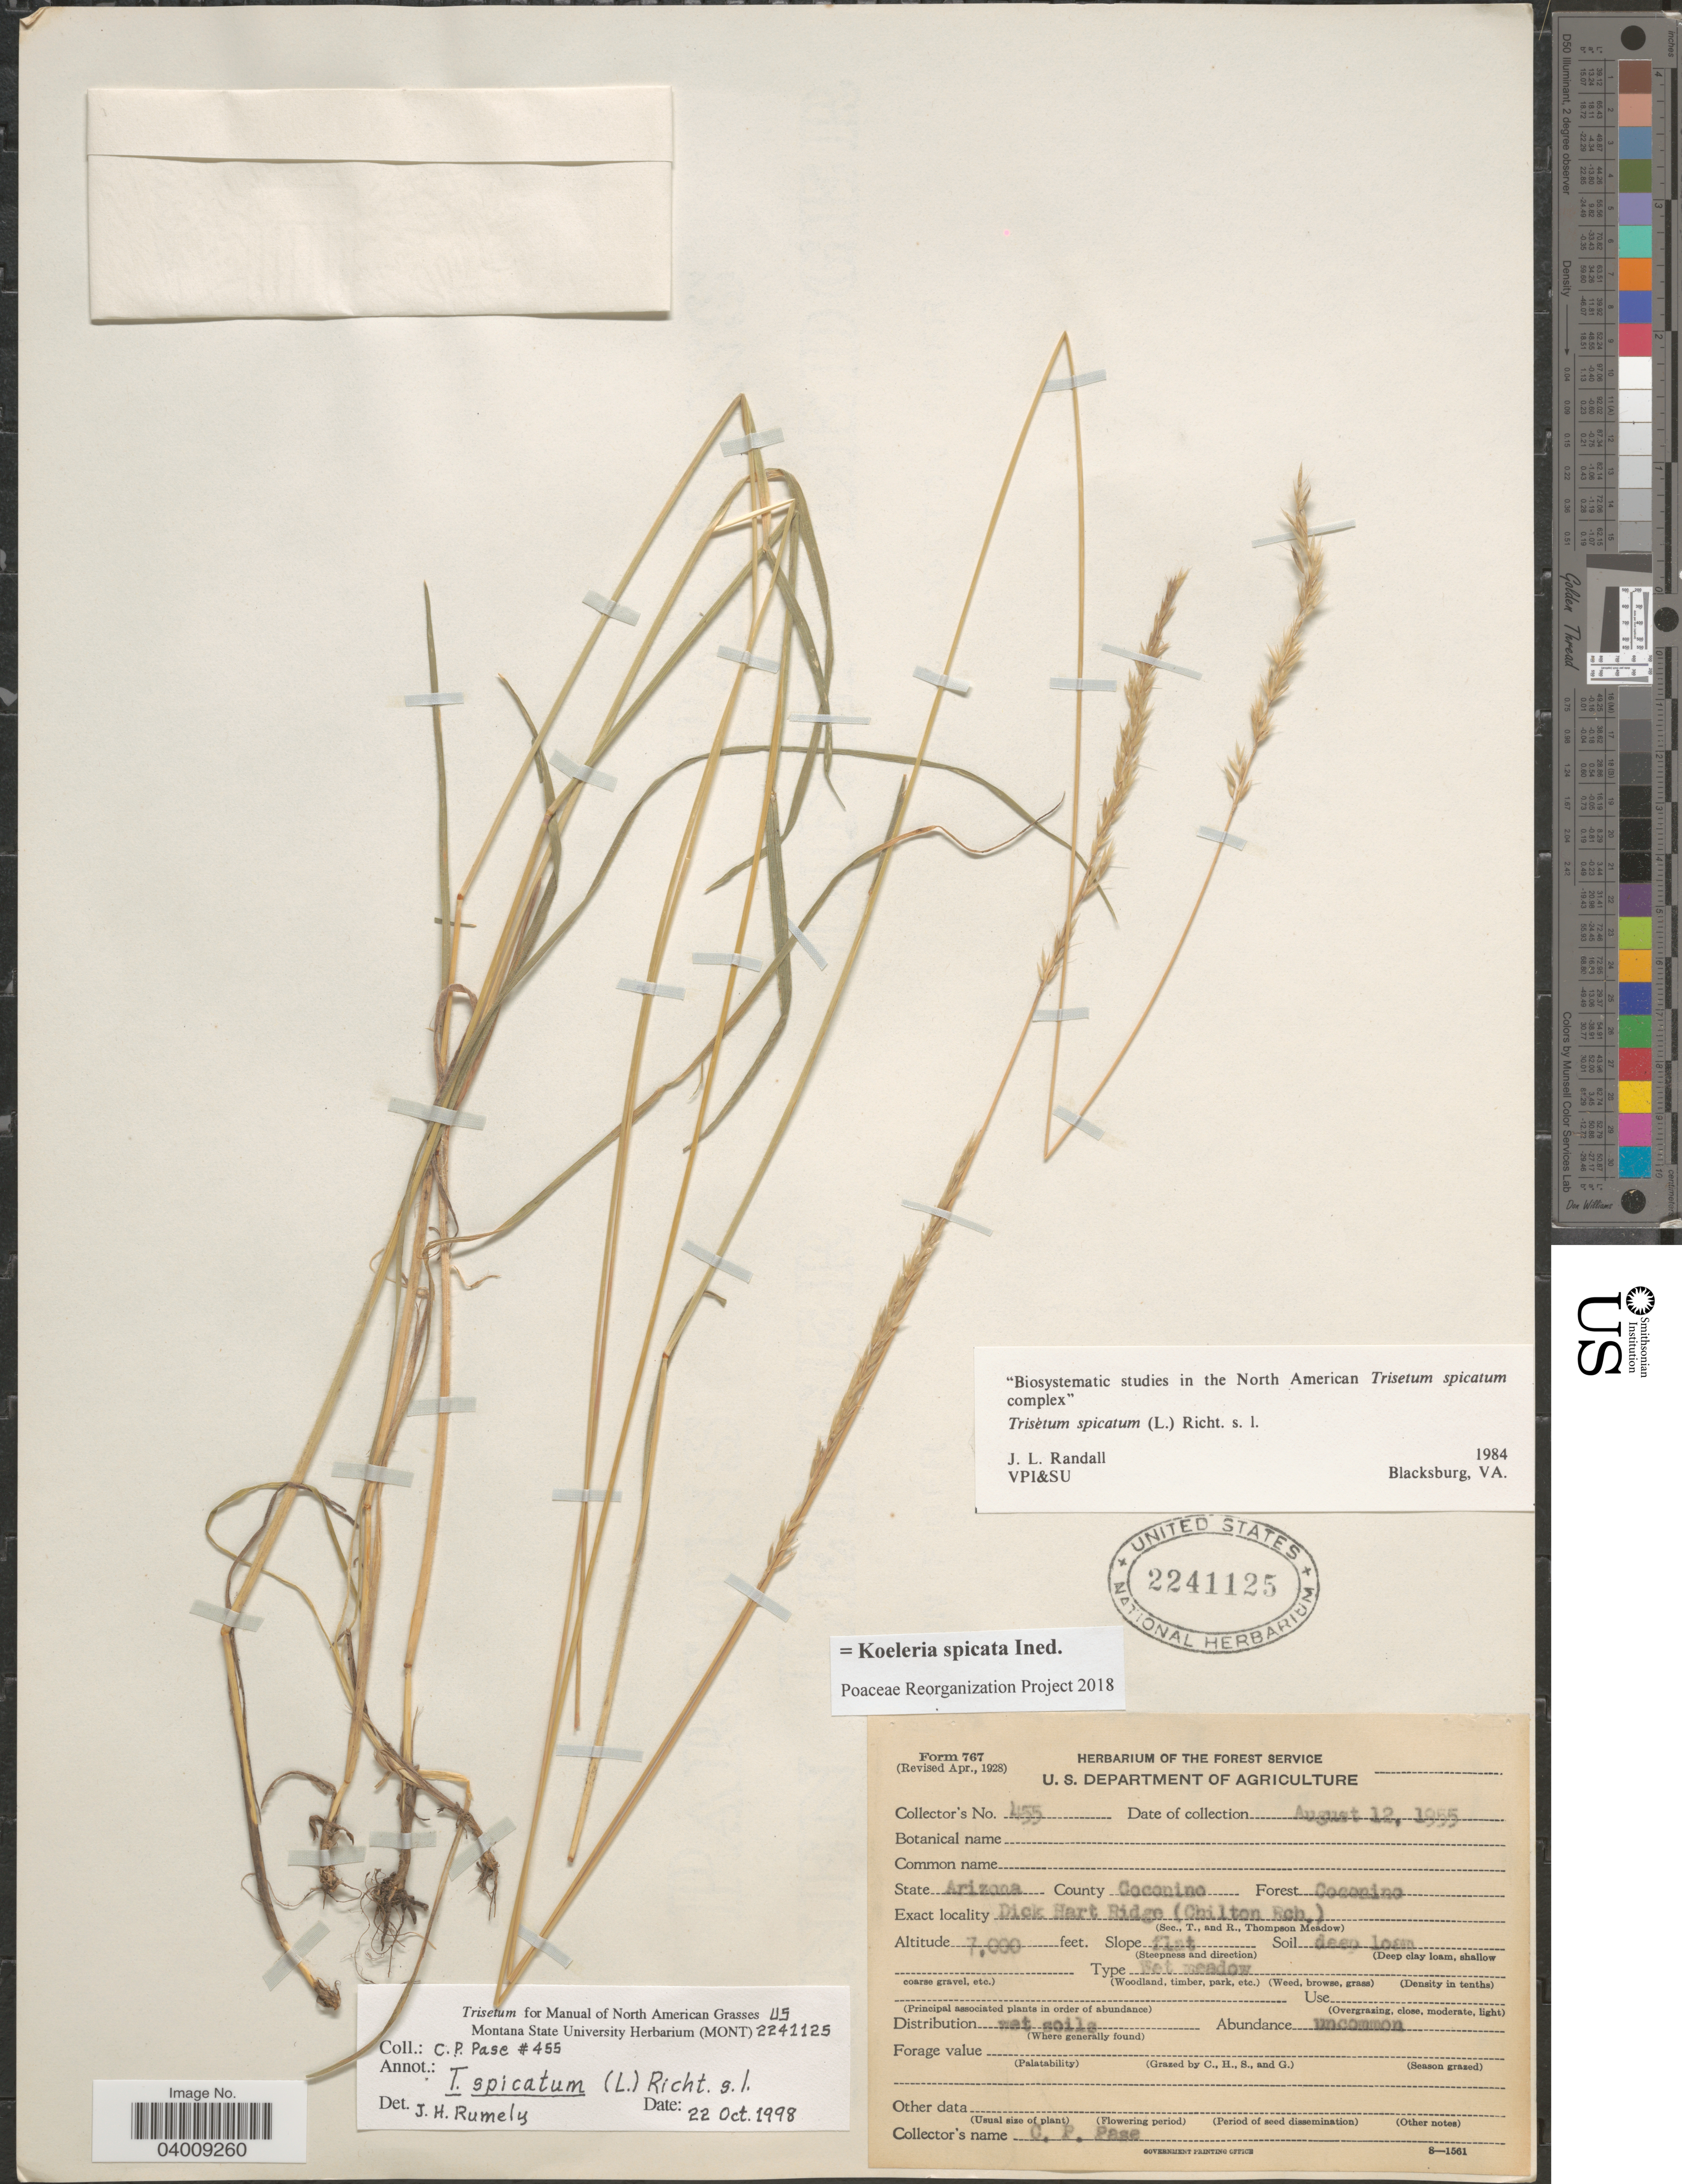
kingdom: Plantae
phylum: Tracheophyta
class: Liliopsida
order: Poales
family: Poaceae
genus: Koeleria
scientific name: Koeleria spicata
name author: (L.) Barberá et al.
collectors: C. P. Pase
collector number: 455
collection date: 1955-08-12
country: United States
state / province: Arizona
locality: County Coconino. Forest Coconino. Dick Hart Ridge (Chilton Rch.).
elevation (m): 2134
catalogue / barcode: US 2241125